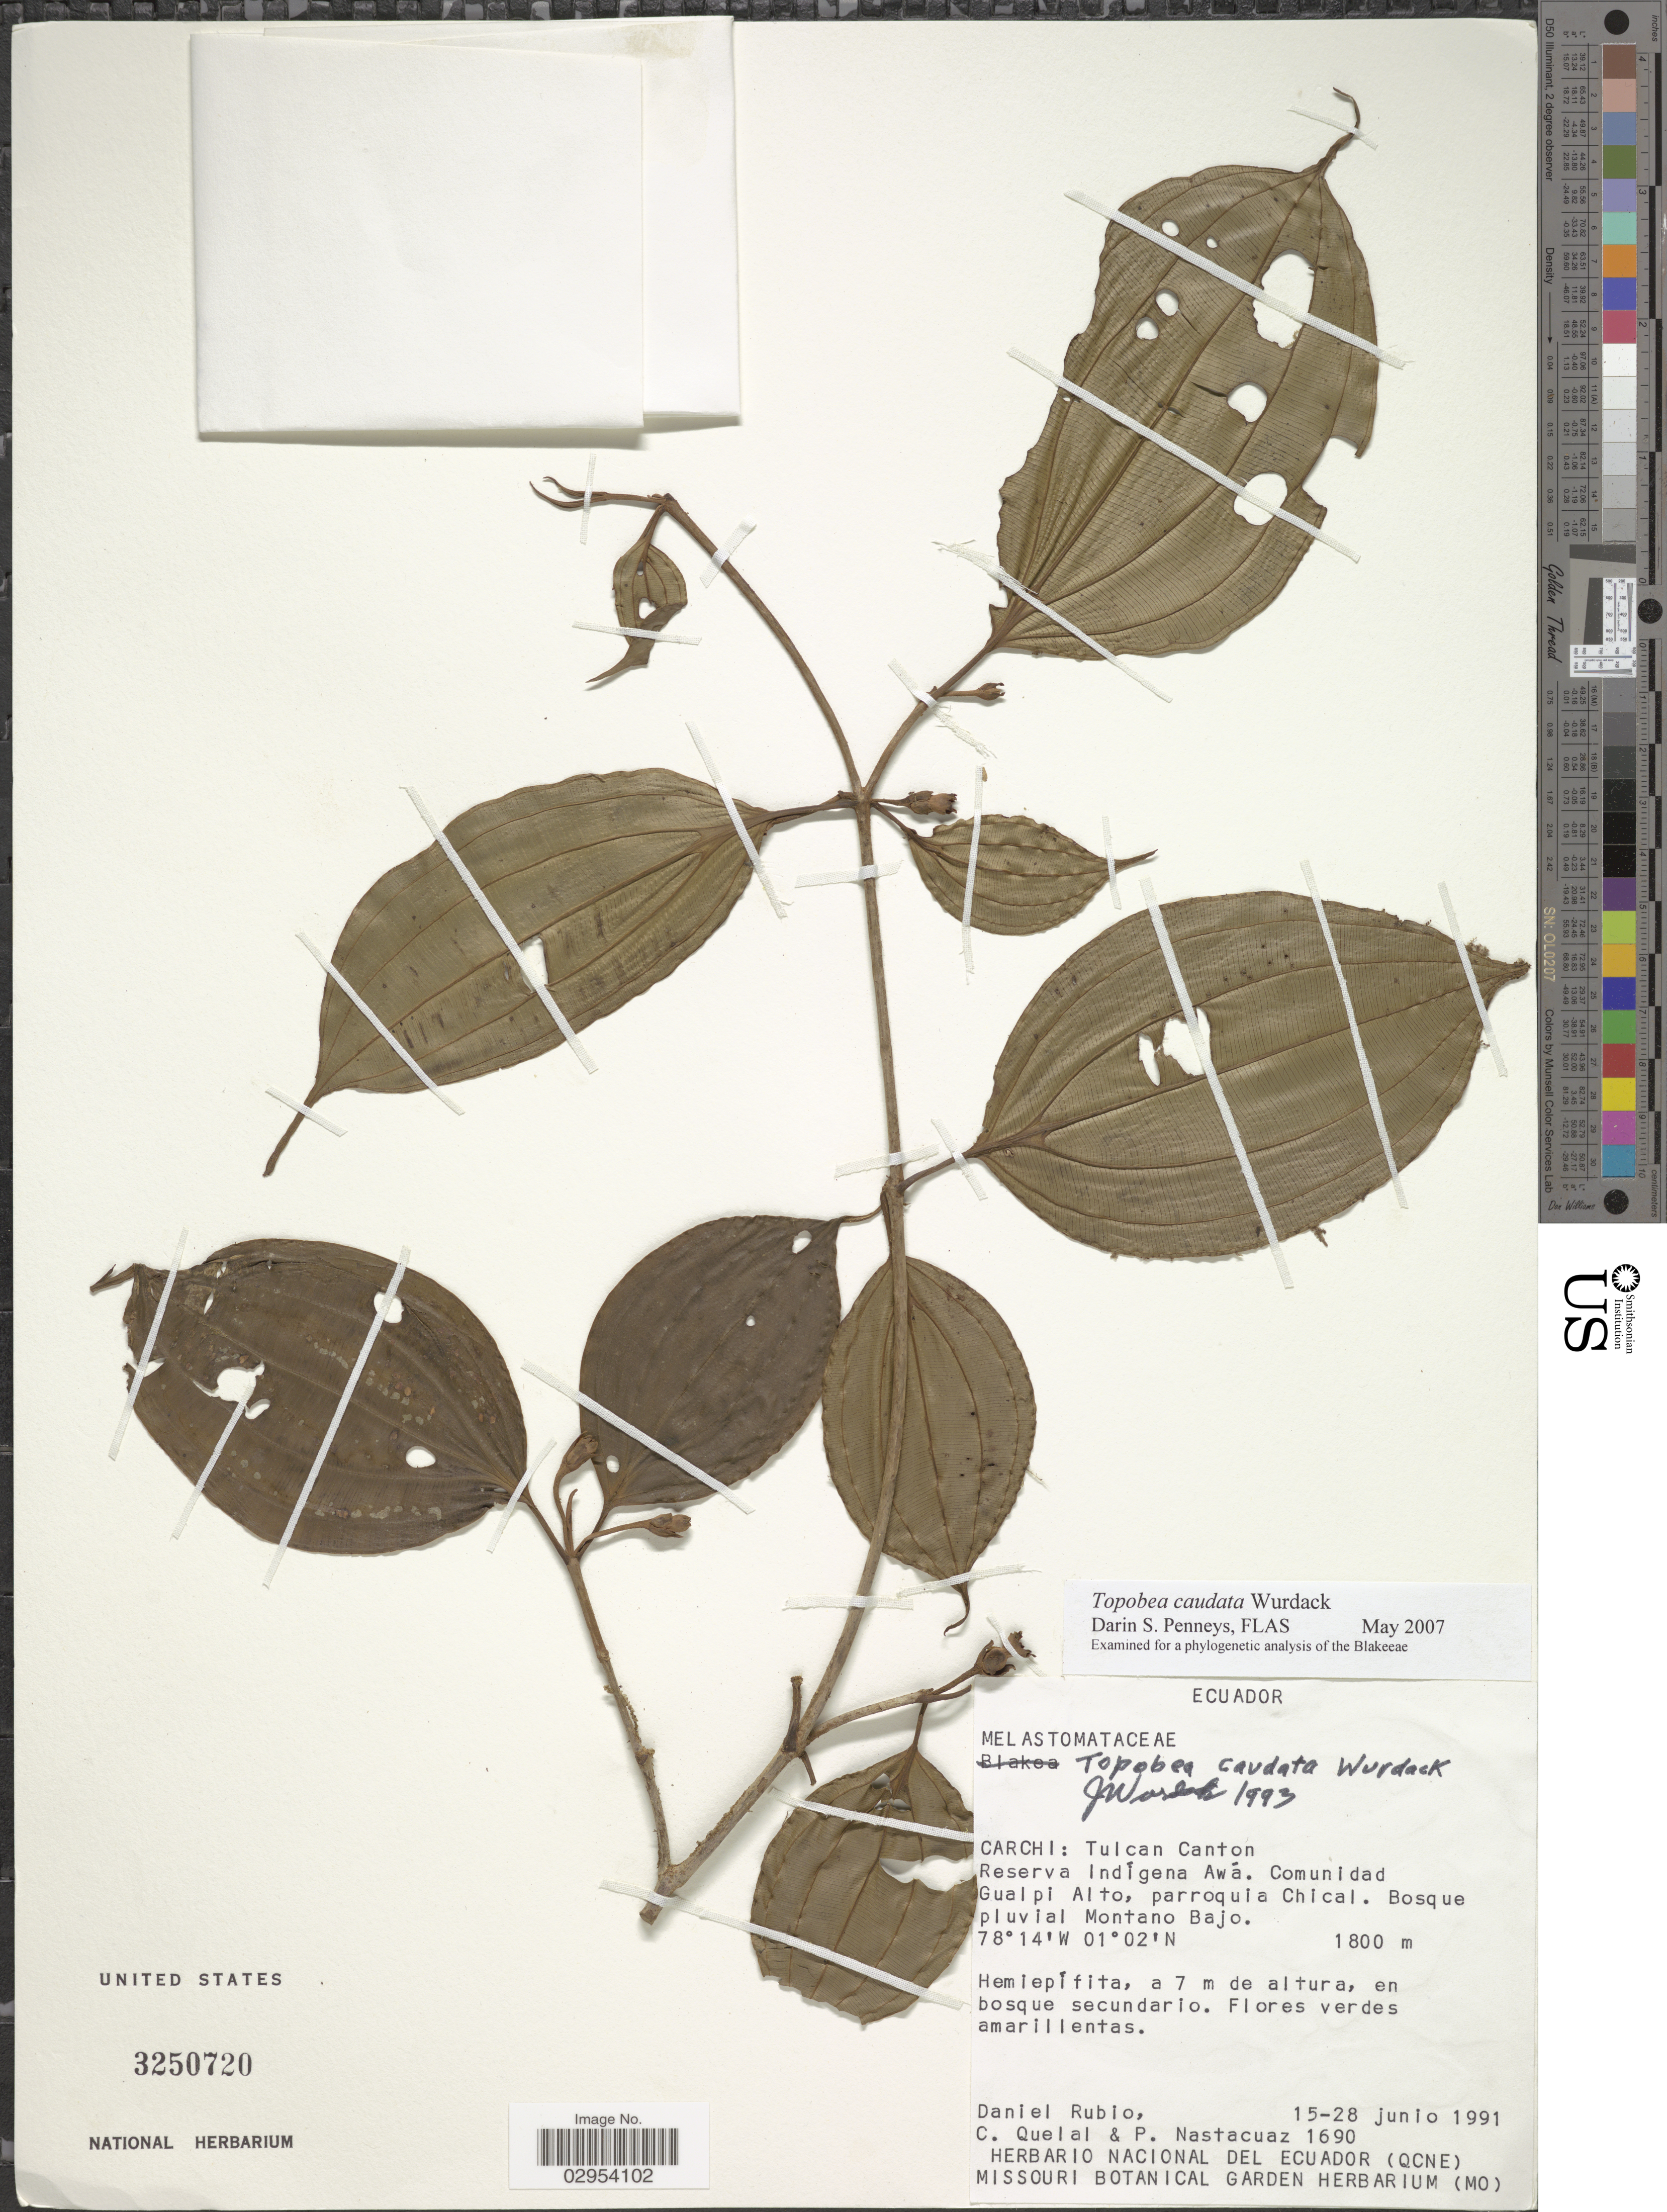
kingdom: Plantae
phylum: Tracheophyta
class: Magnoliopsida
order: Myrtales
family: Melastomataceae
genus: Topobea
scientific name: Topobea caudata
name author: Wurdack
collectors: D. Rubio, C. Quelal & P. Nastacuaz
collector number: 1690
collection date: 1991-06-15/1991-06-28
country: Ecuador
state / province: Carchi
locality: Tulcan Canton, Reserva Indígena Awá. Comunidad Gualpi Alto, parroquia Chical. Bosque pluvial Montano Bajo.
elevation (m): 1800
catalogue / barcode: US 3250720